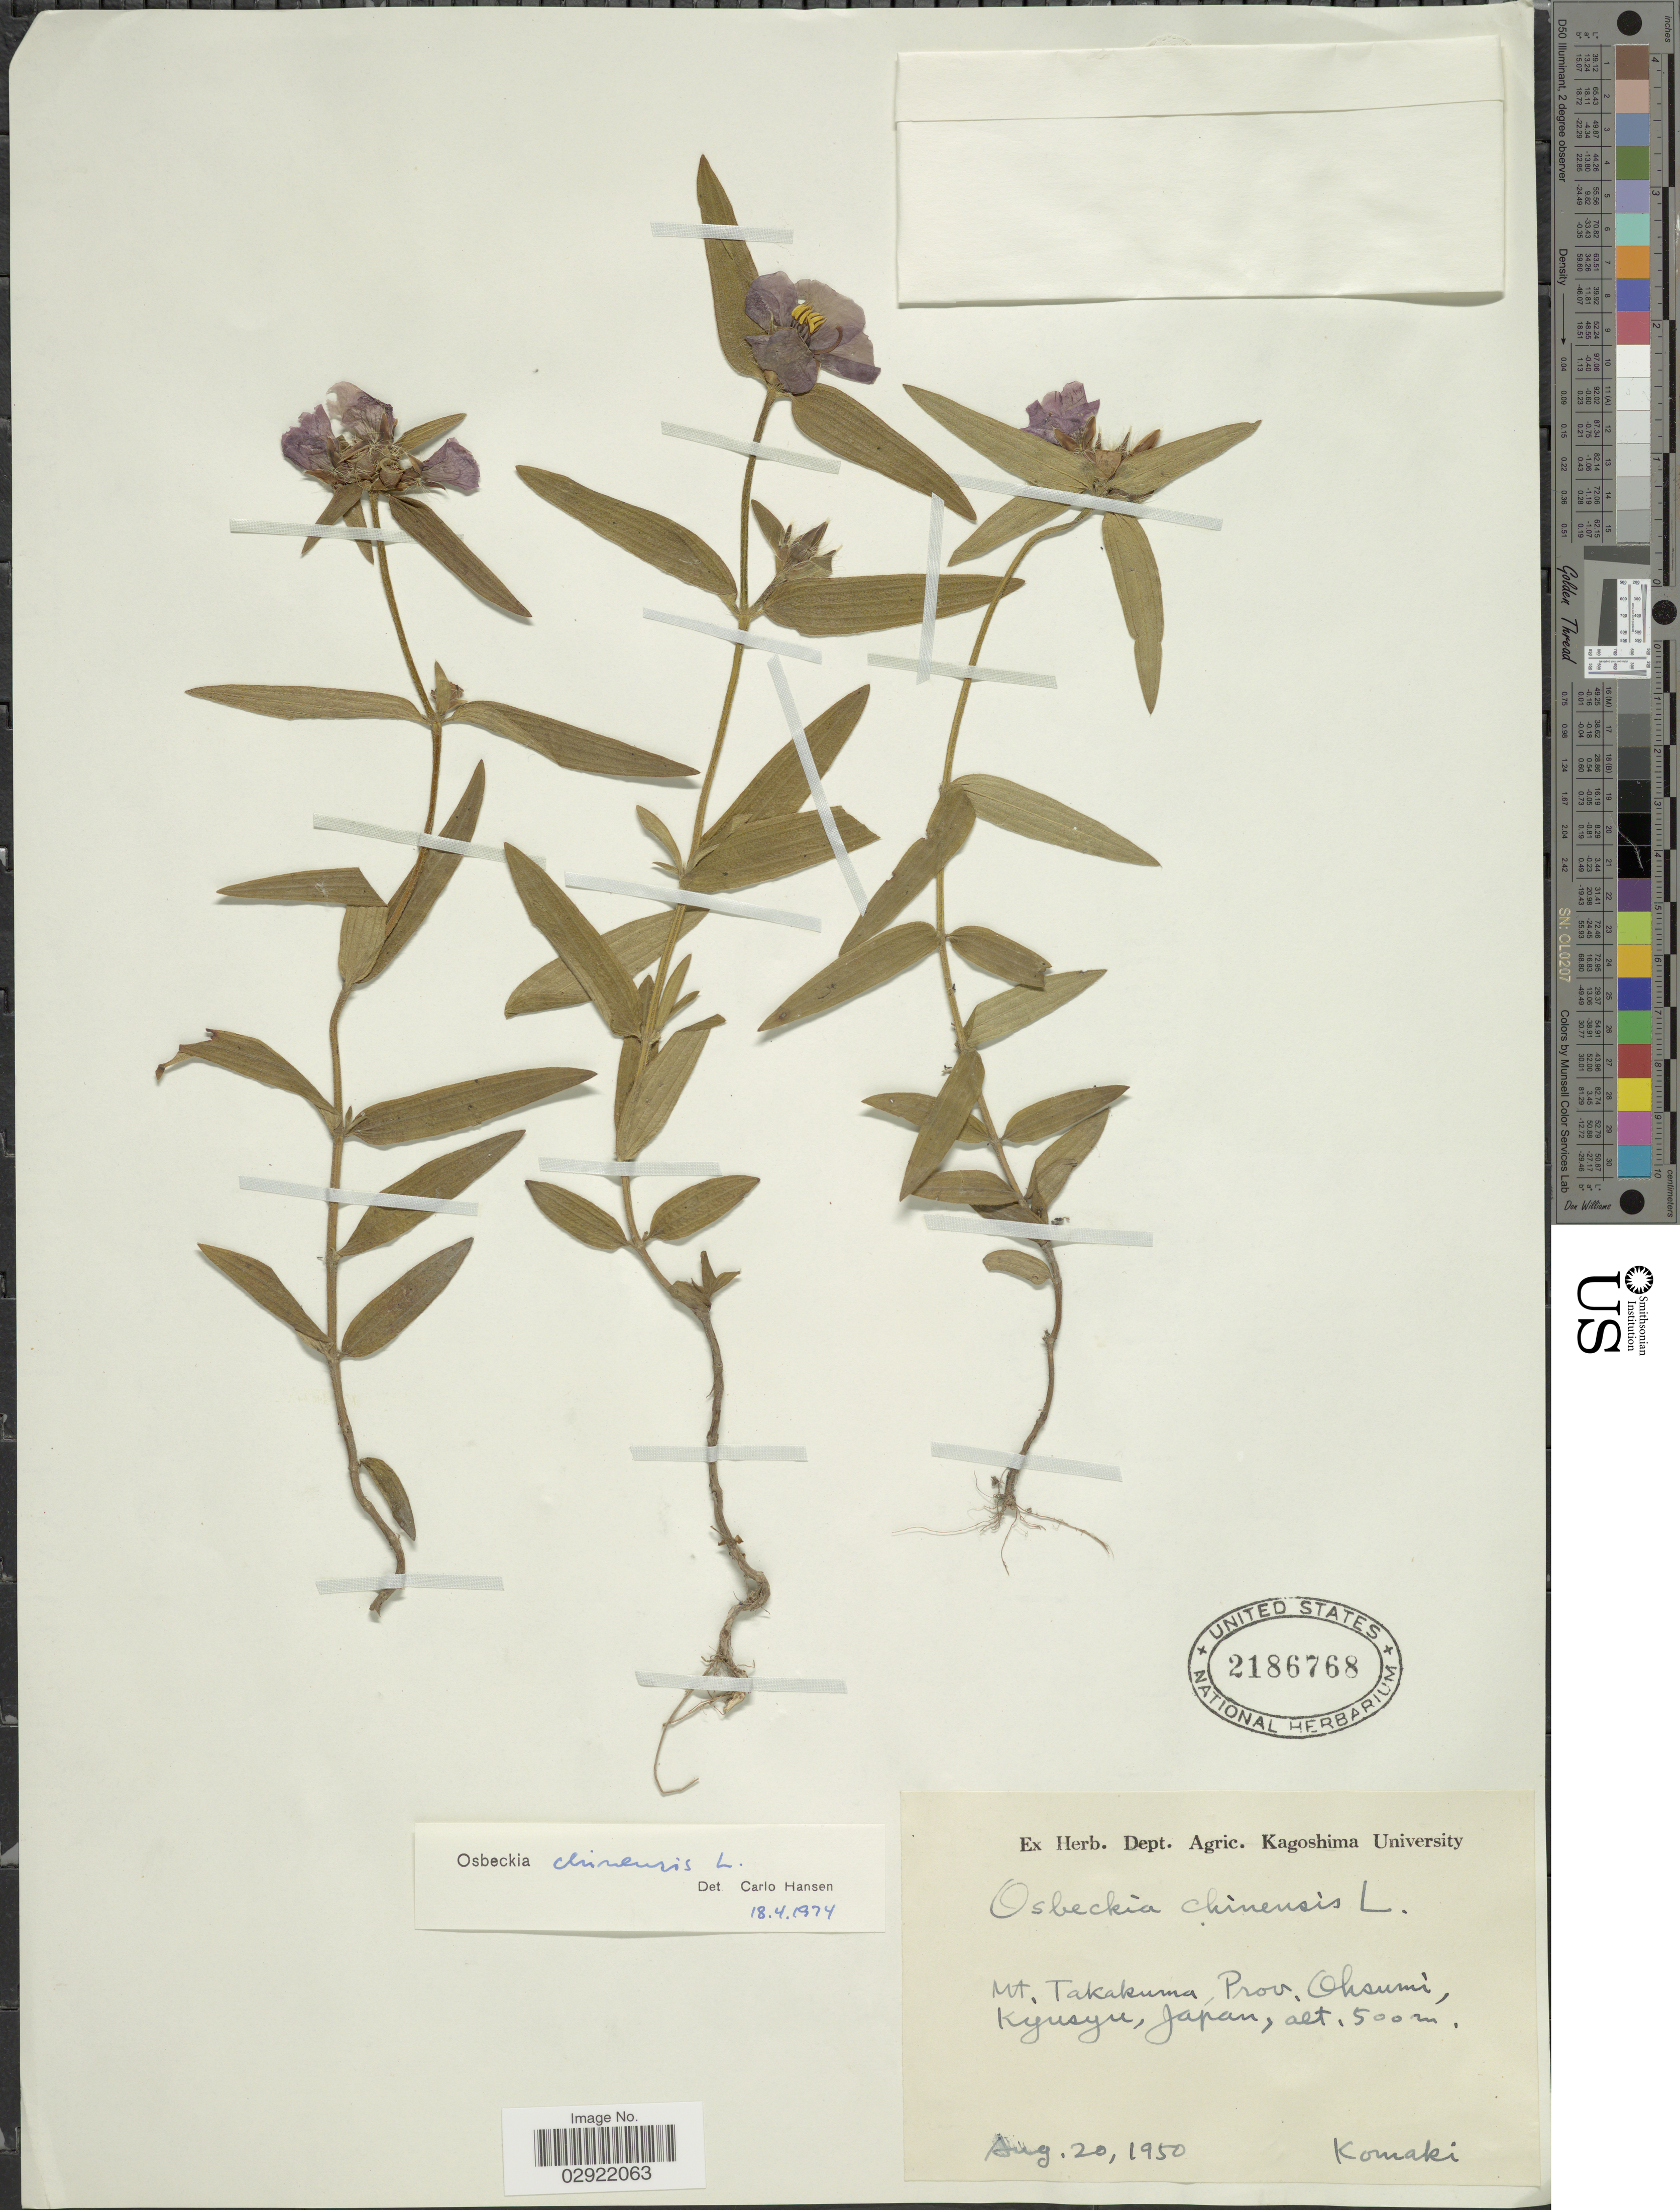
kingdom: Plantae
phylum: Tracheophyta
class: Magnoliopsida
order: Myrtales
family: Melastomataceae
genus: Osbeckia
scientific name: Osbeckia chinensis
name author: L.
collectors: -. Komaki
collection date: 1950-08-20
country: Japan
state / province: Kagosima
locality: Mt. Takakuma, Prov. Oksumi, Kyusyu.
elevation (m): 500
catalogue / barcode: US 2186768